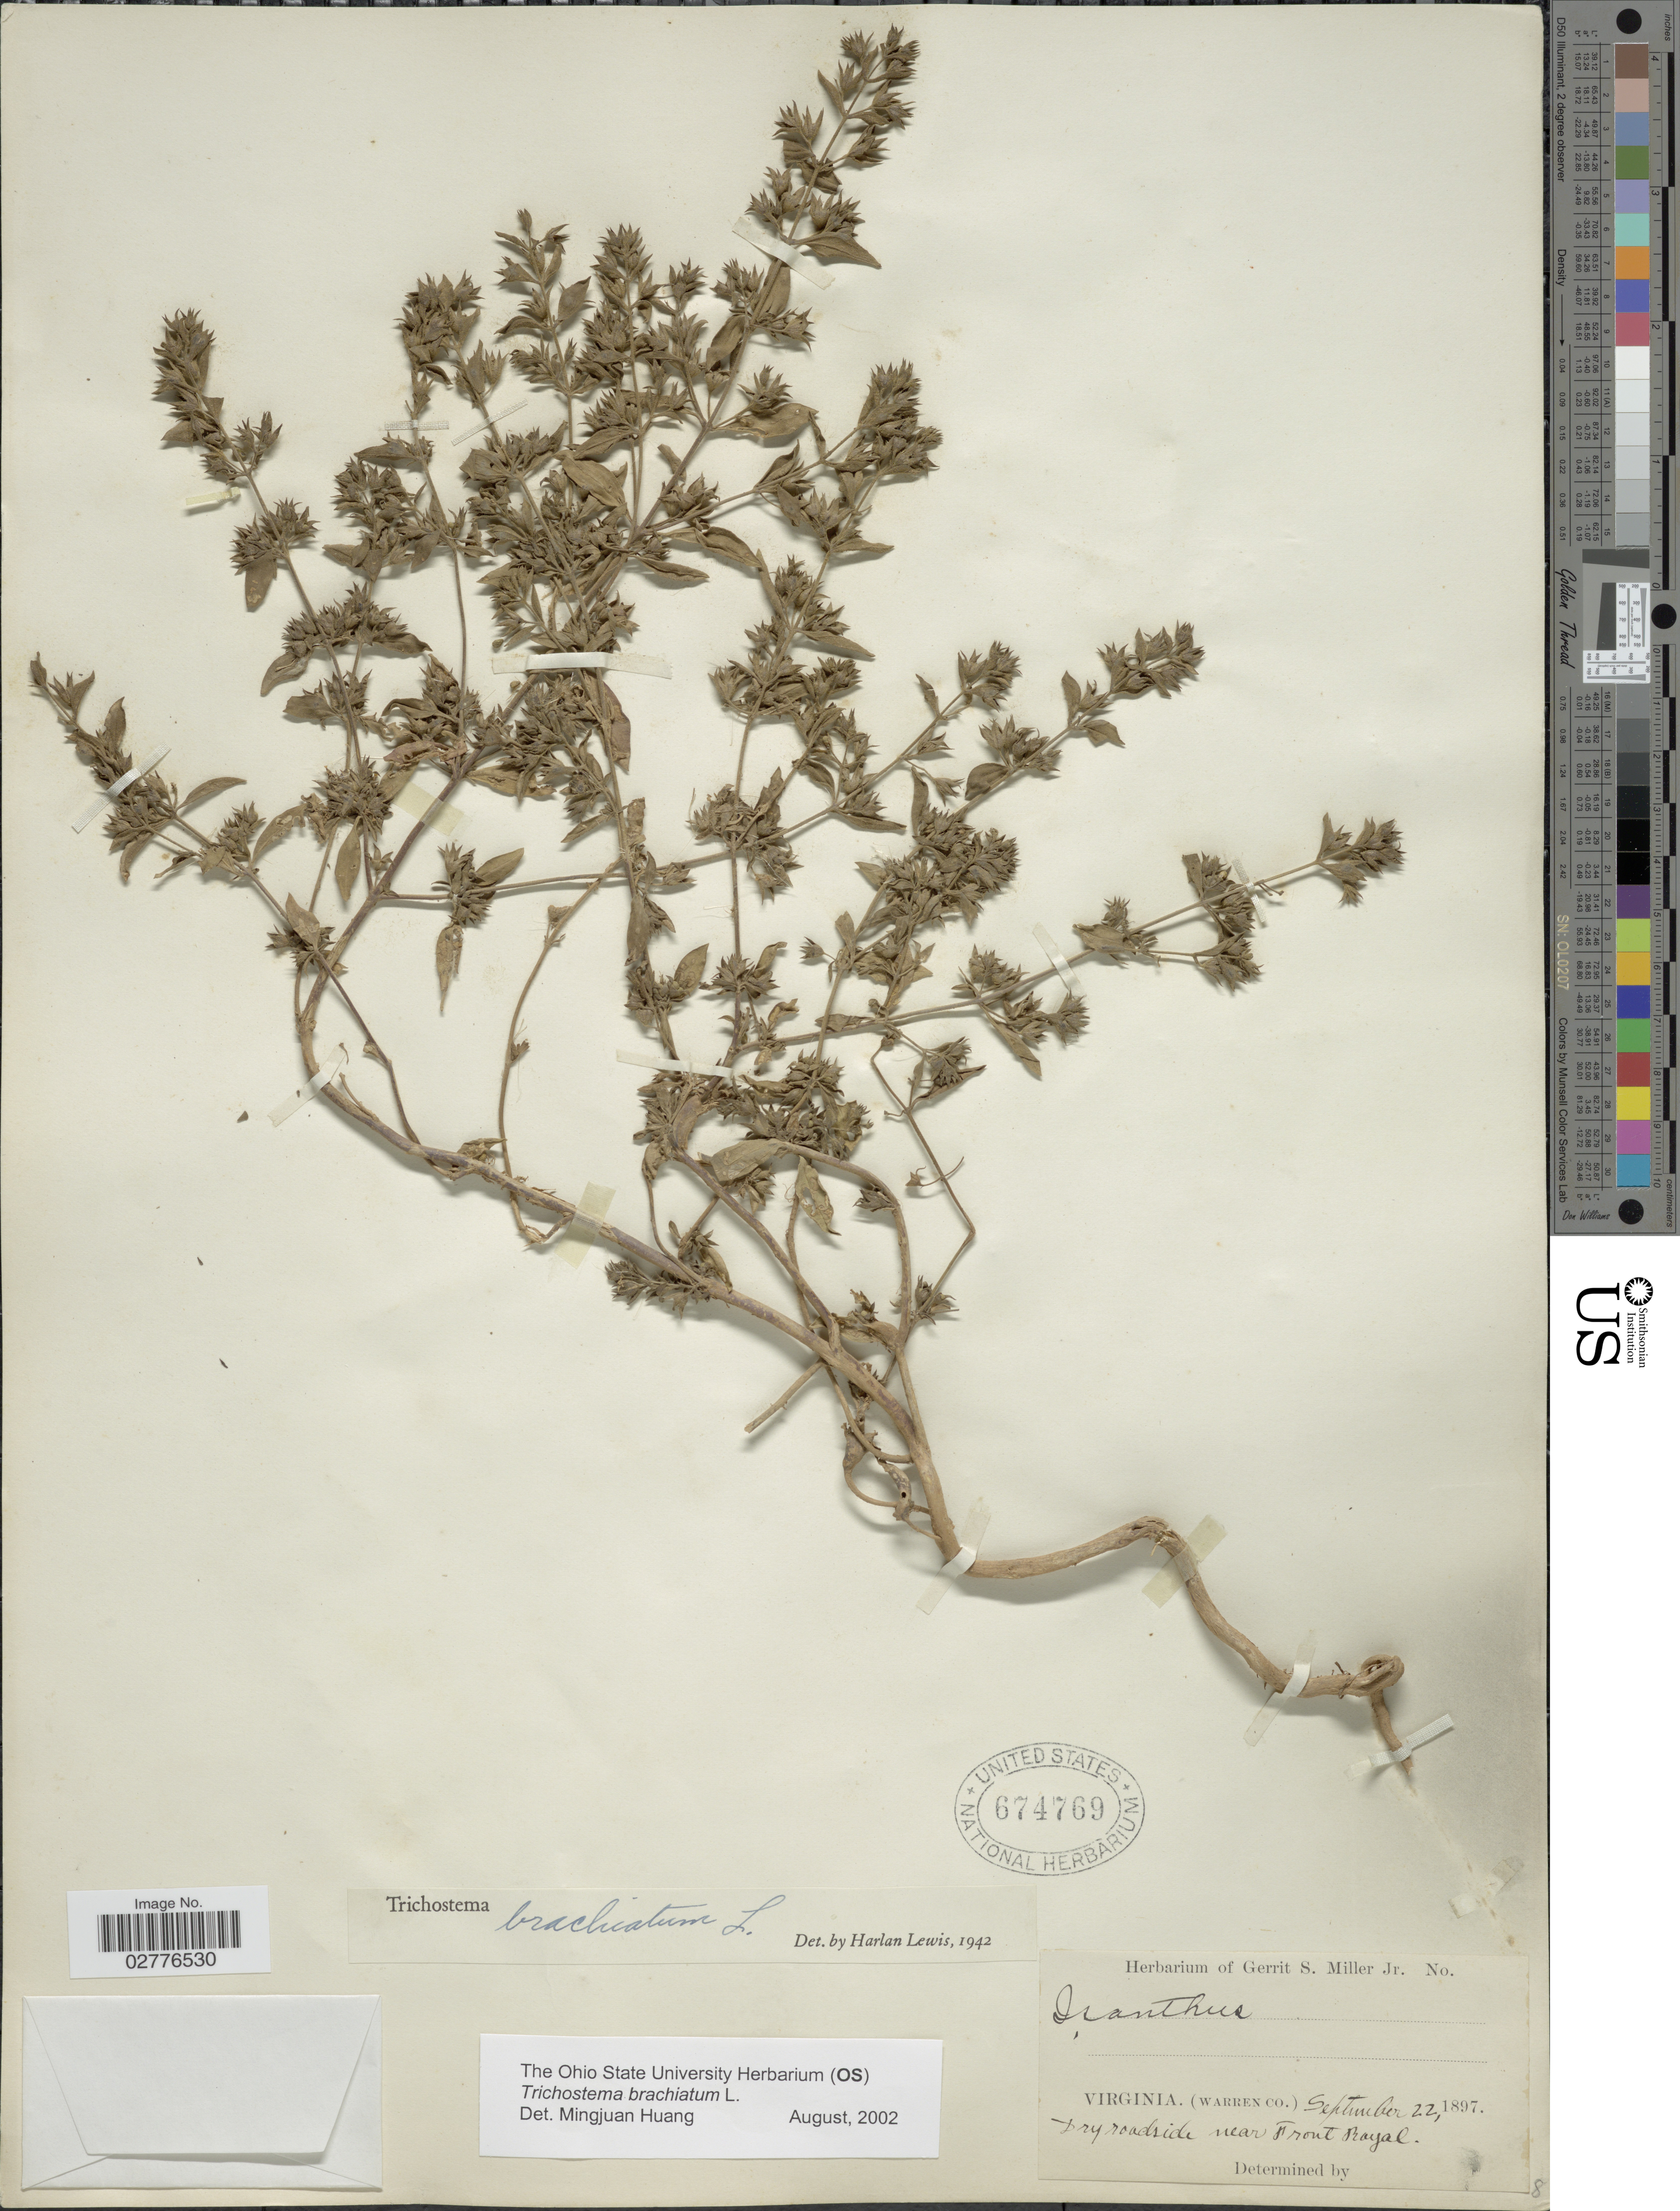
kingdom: Plantae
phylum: Tracheophyta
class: Magnoliopsida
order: Lamiales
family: Lamiaceae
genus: Trichostema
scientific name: Trichostema brachiatum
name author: L.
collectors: ex herb. Gerrit S. Miller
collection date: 1897-09-22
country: United States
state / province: Virginia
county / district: Warren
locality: Dry roadside near Front Bayal.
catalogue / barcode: US 674769